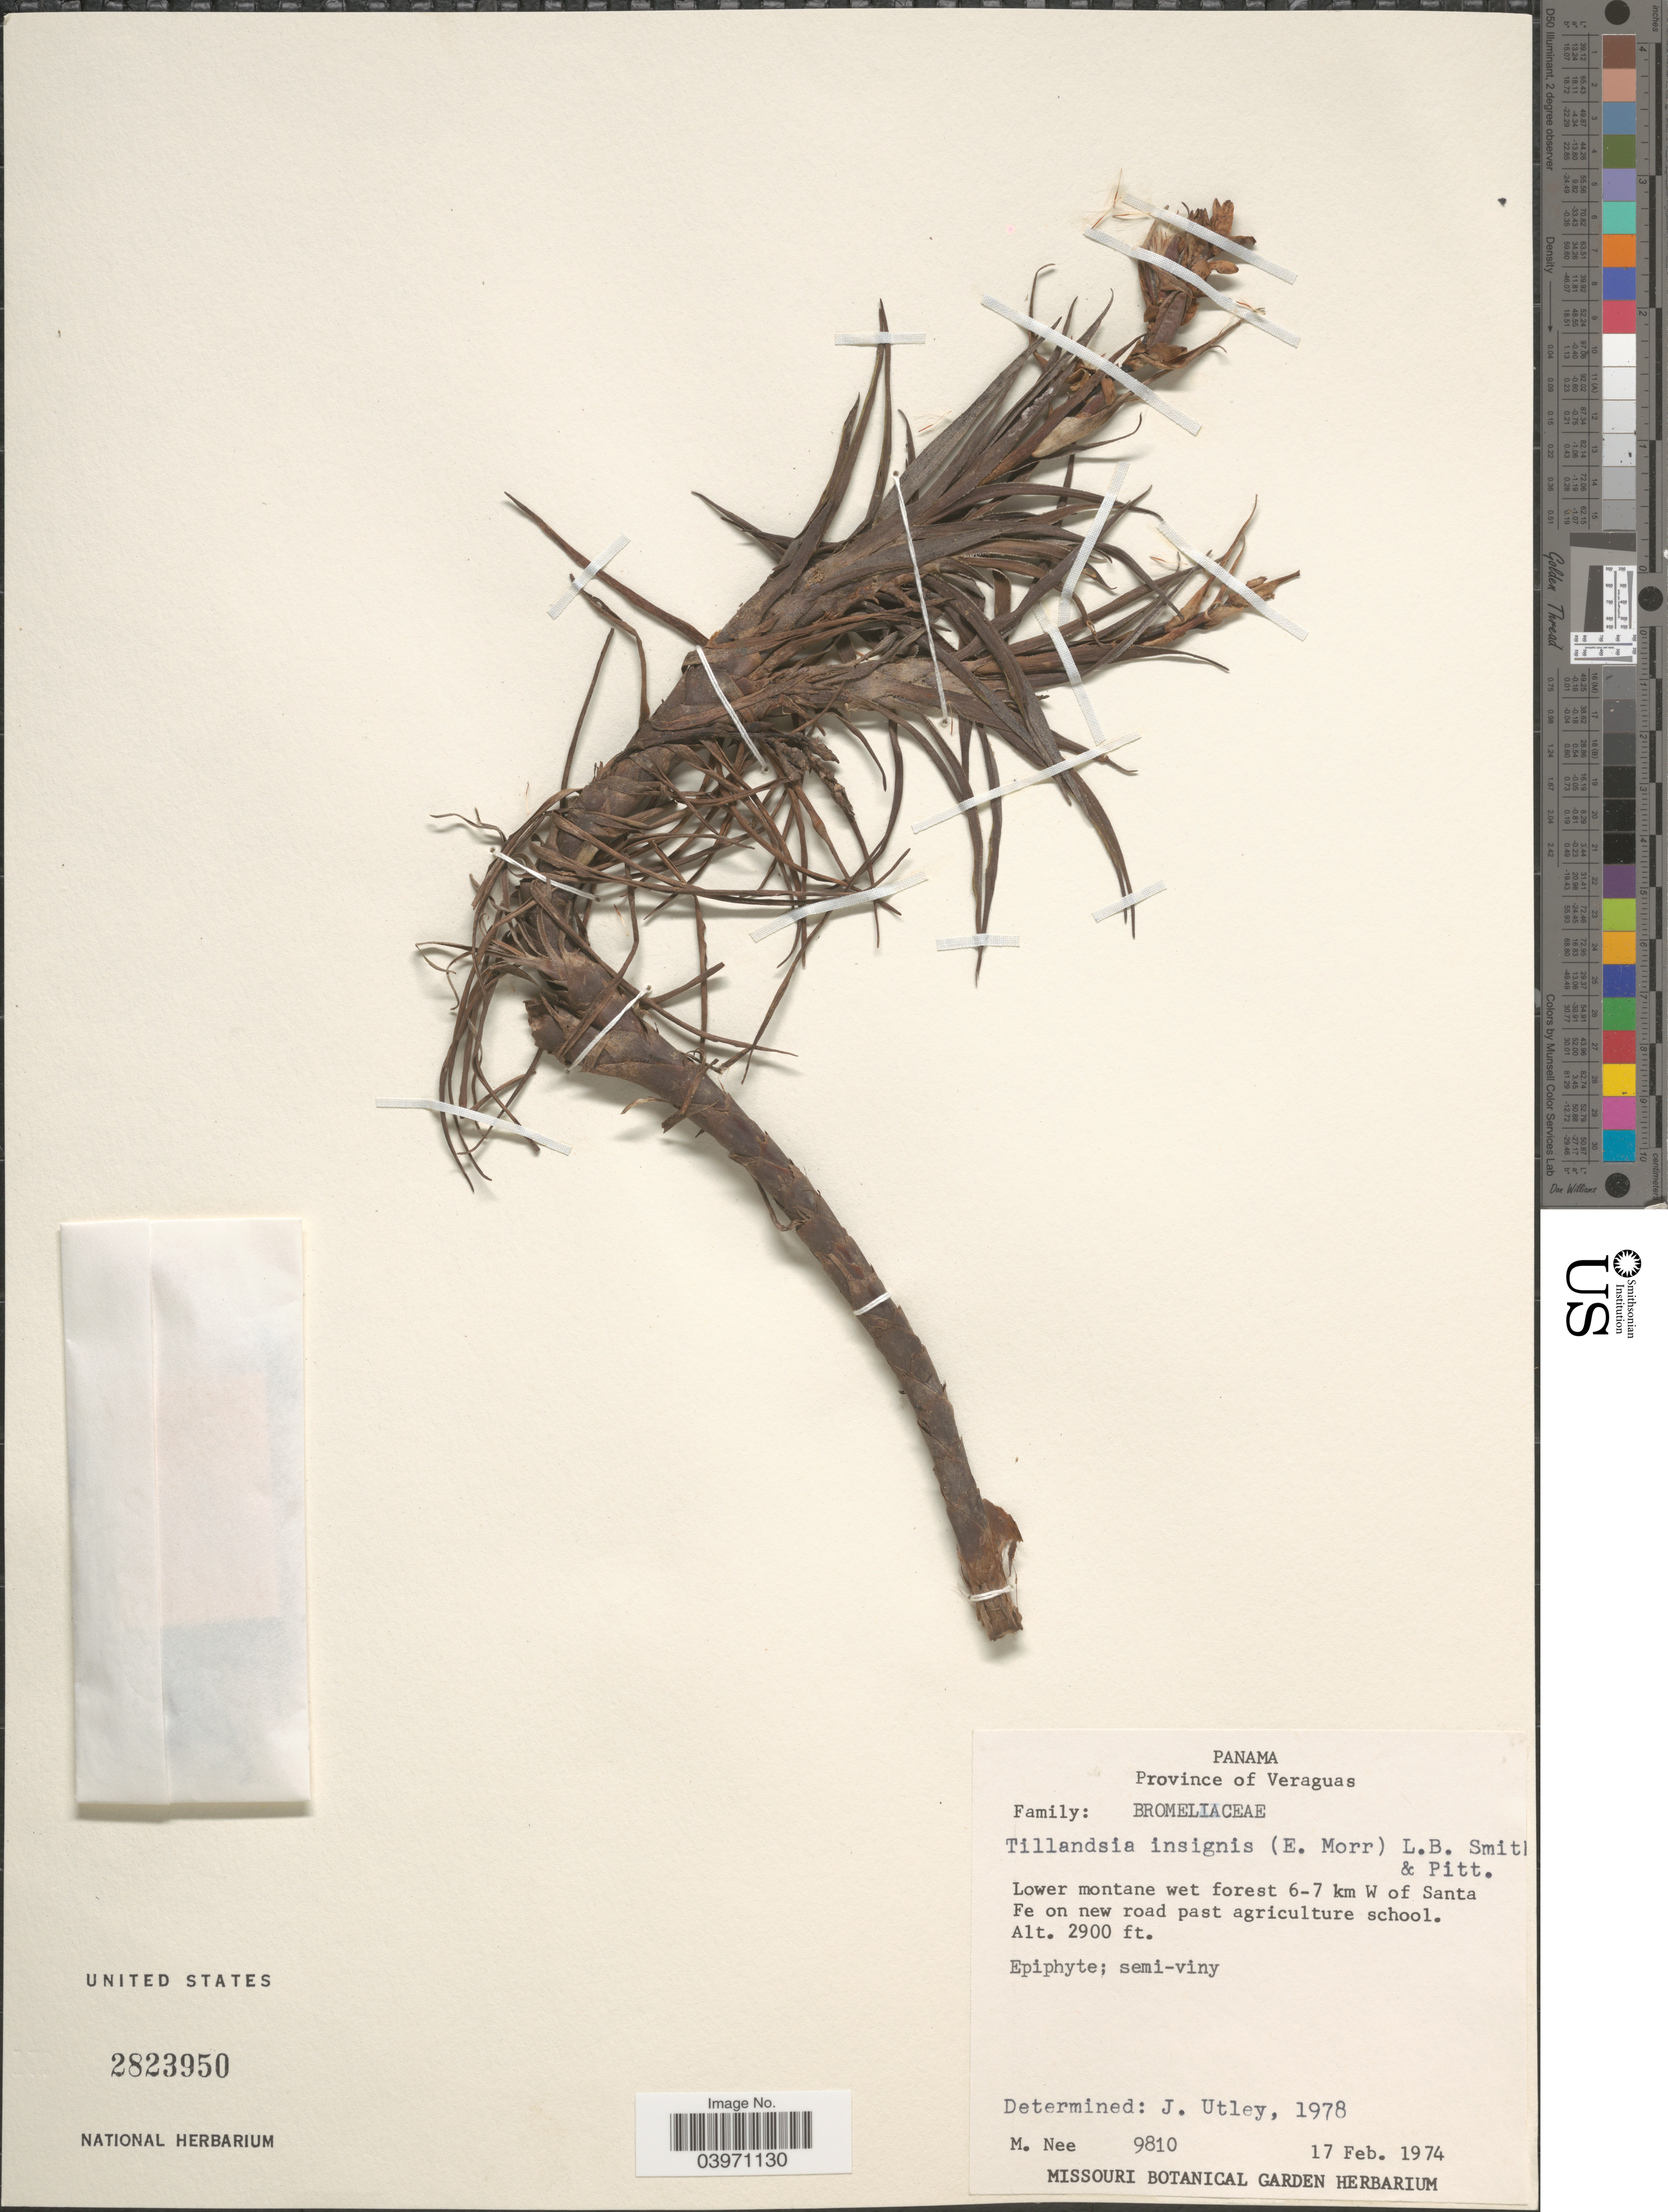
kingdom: Plantae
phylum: Tracheophyta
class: Liliopsida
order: Poales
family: Bromeliaceae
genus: Tillandsia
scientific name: Tillandsia insignis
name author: (Mez) L.B. Sm. & Pittendr.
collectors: M. Nee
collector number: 9810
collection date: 1974-02-17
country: Panama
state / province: Veraguas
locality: Lower montane wet forest 6-7 km W of Santa Fe on new road past agriculture school.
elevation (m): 884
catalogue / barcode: US 2823950